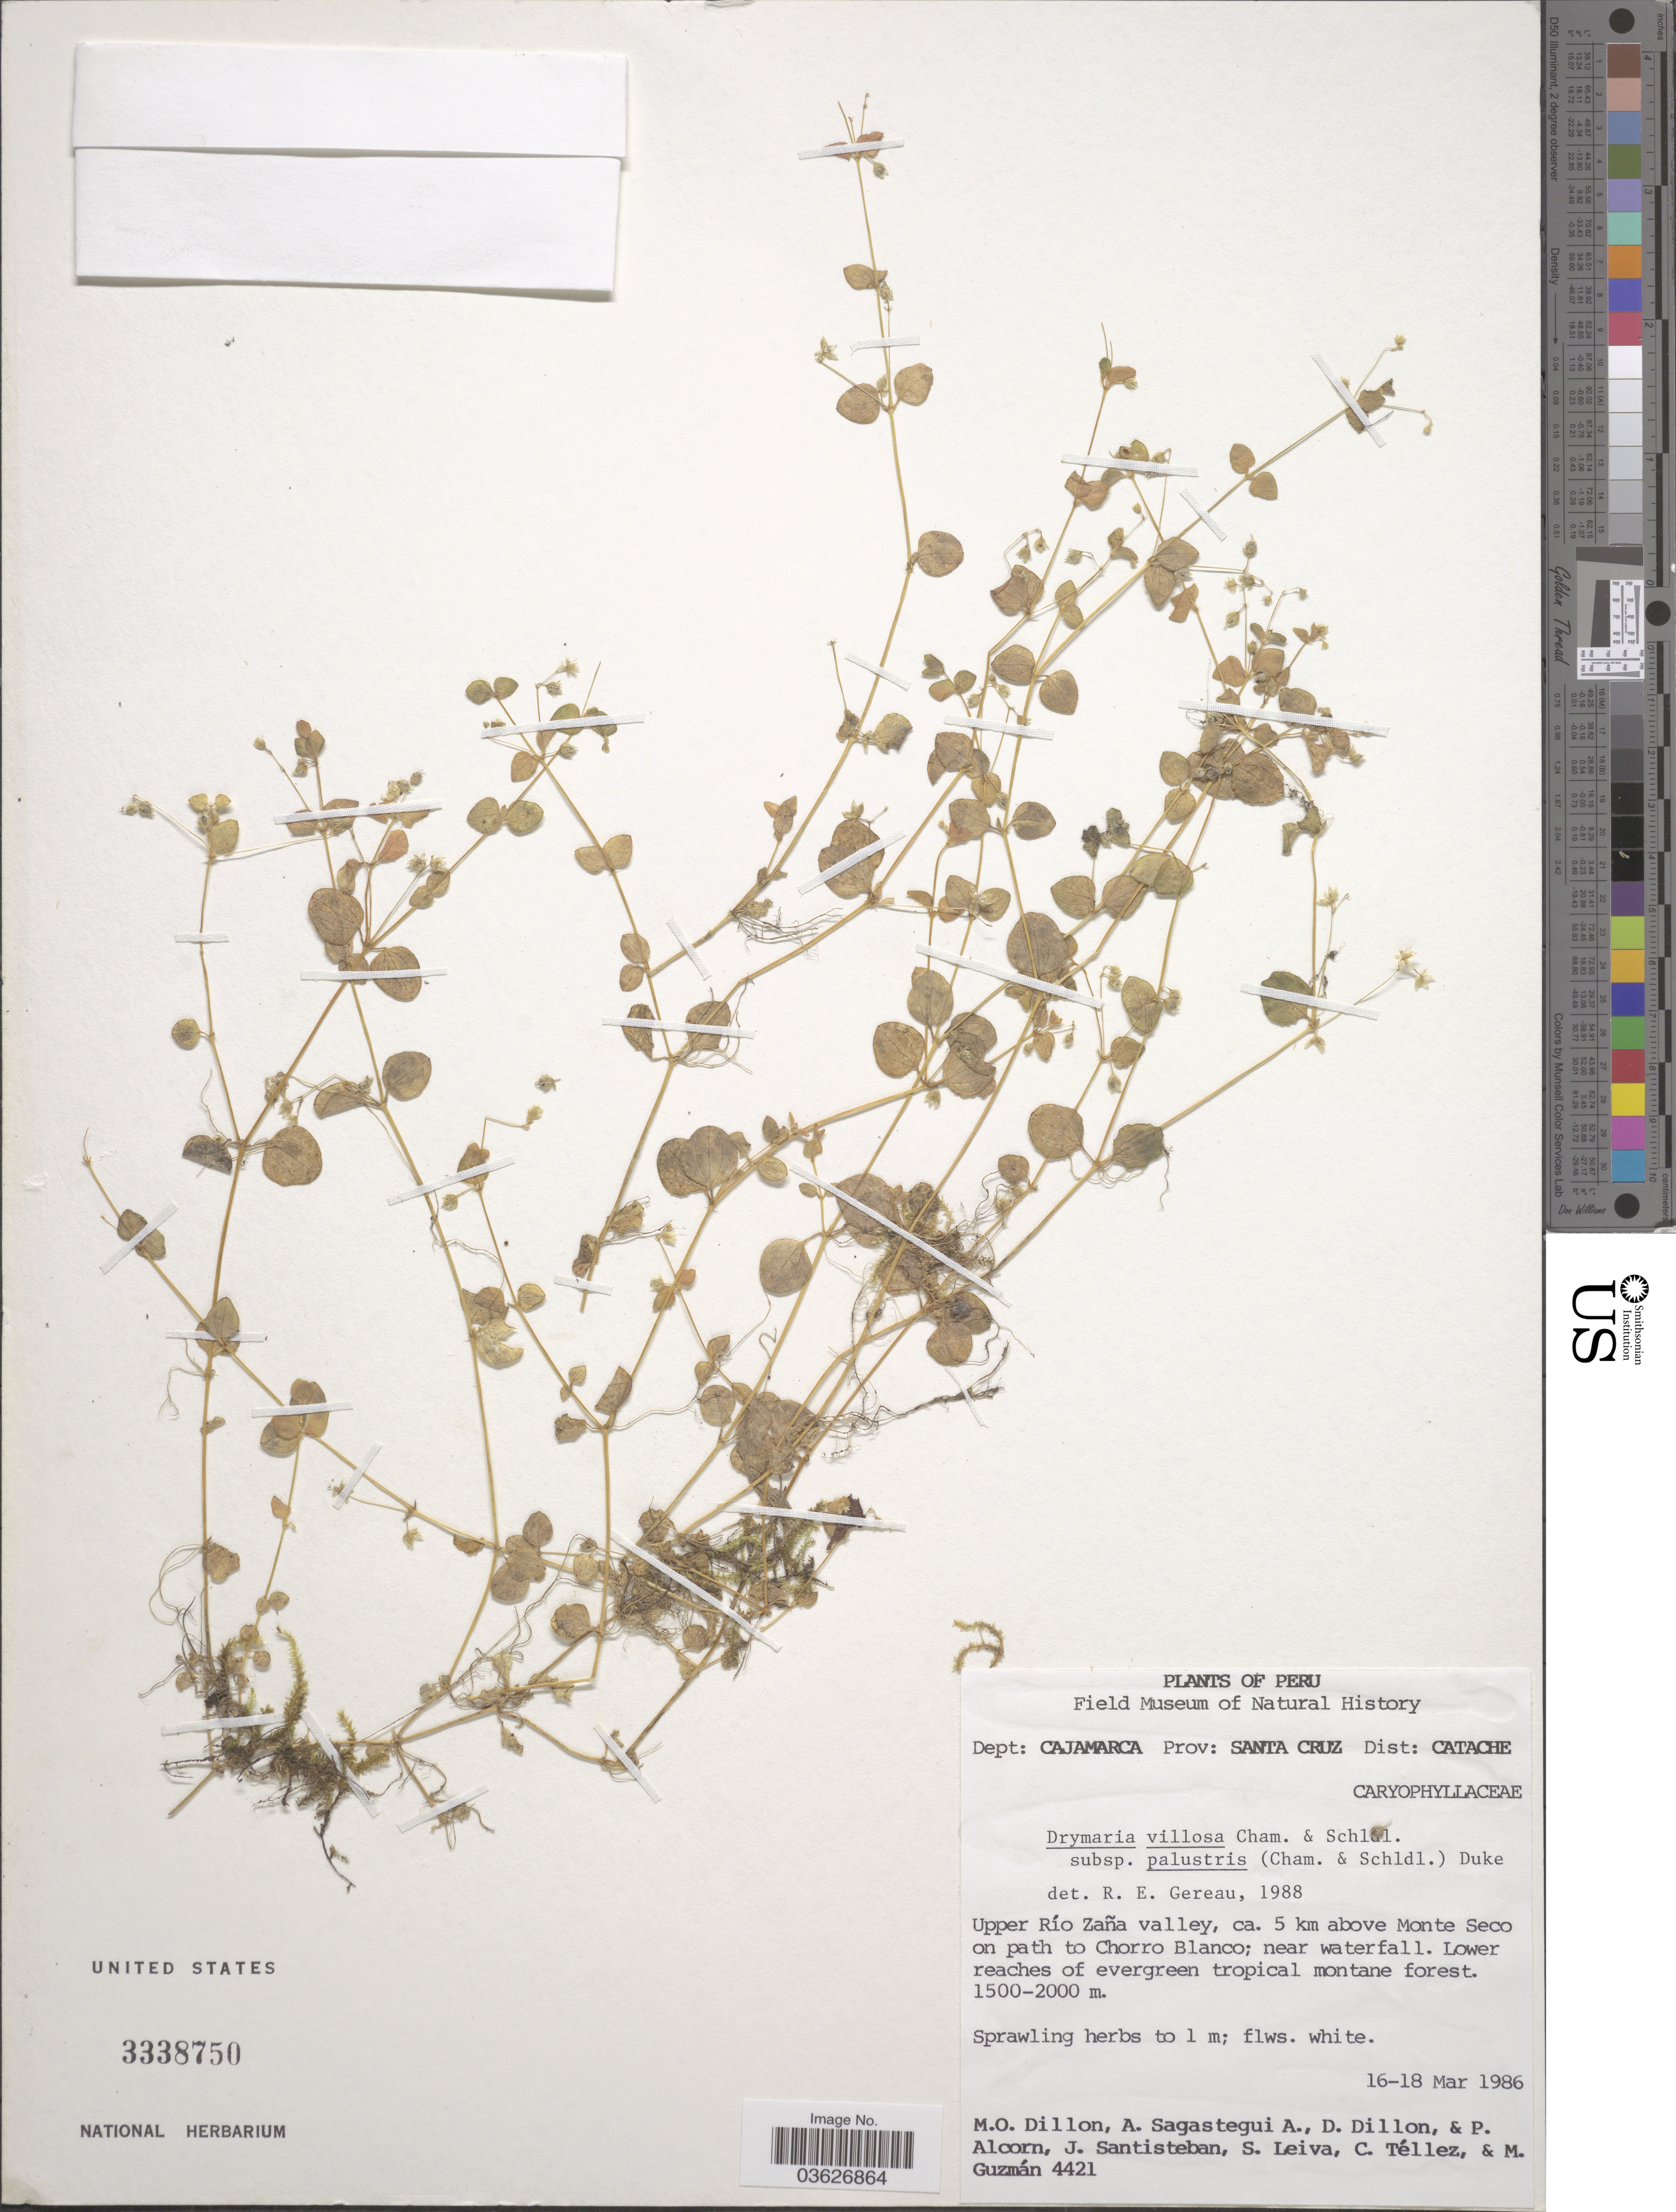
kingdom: Plantae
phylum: Tracheophyta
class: Magnoliopsida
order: Caryophyllales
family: Caryophyllaceae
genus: Drymaria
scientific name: Drymaria villosa subsp. palustris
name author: (Cham. & Schltdl.) J.A. Duke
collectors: M. O. Dillon, A. Sagástegui A., D. Dillon, P. Alcorn & et al.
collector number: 4421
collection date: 1986-03-16/1986-03-18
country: Peru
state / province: Cajamarca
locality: Dept: Cajamarca Prov: Santa Cruz Dist: Catache. Upper Río Zaña valley, ca. 5 km above Monte Seco on path to Chorro Blanco.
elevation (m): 1500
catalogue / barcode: US 3338750